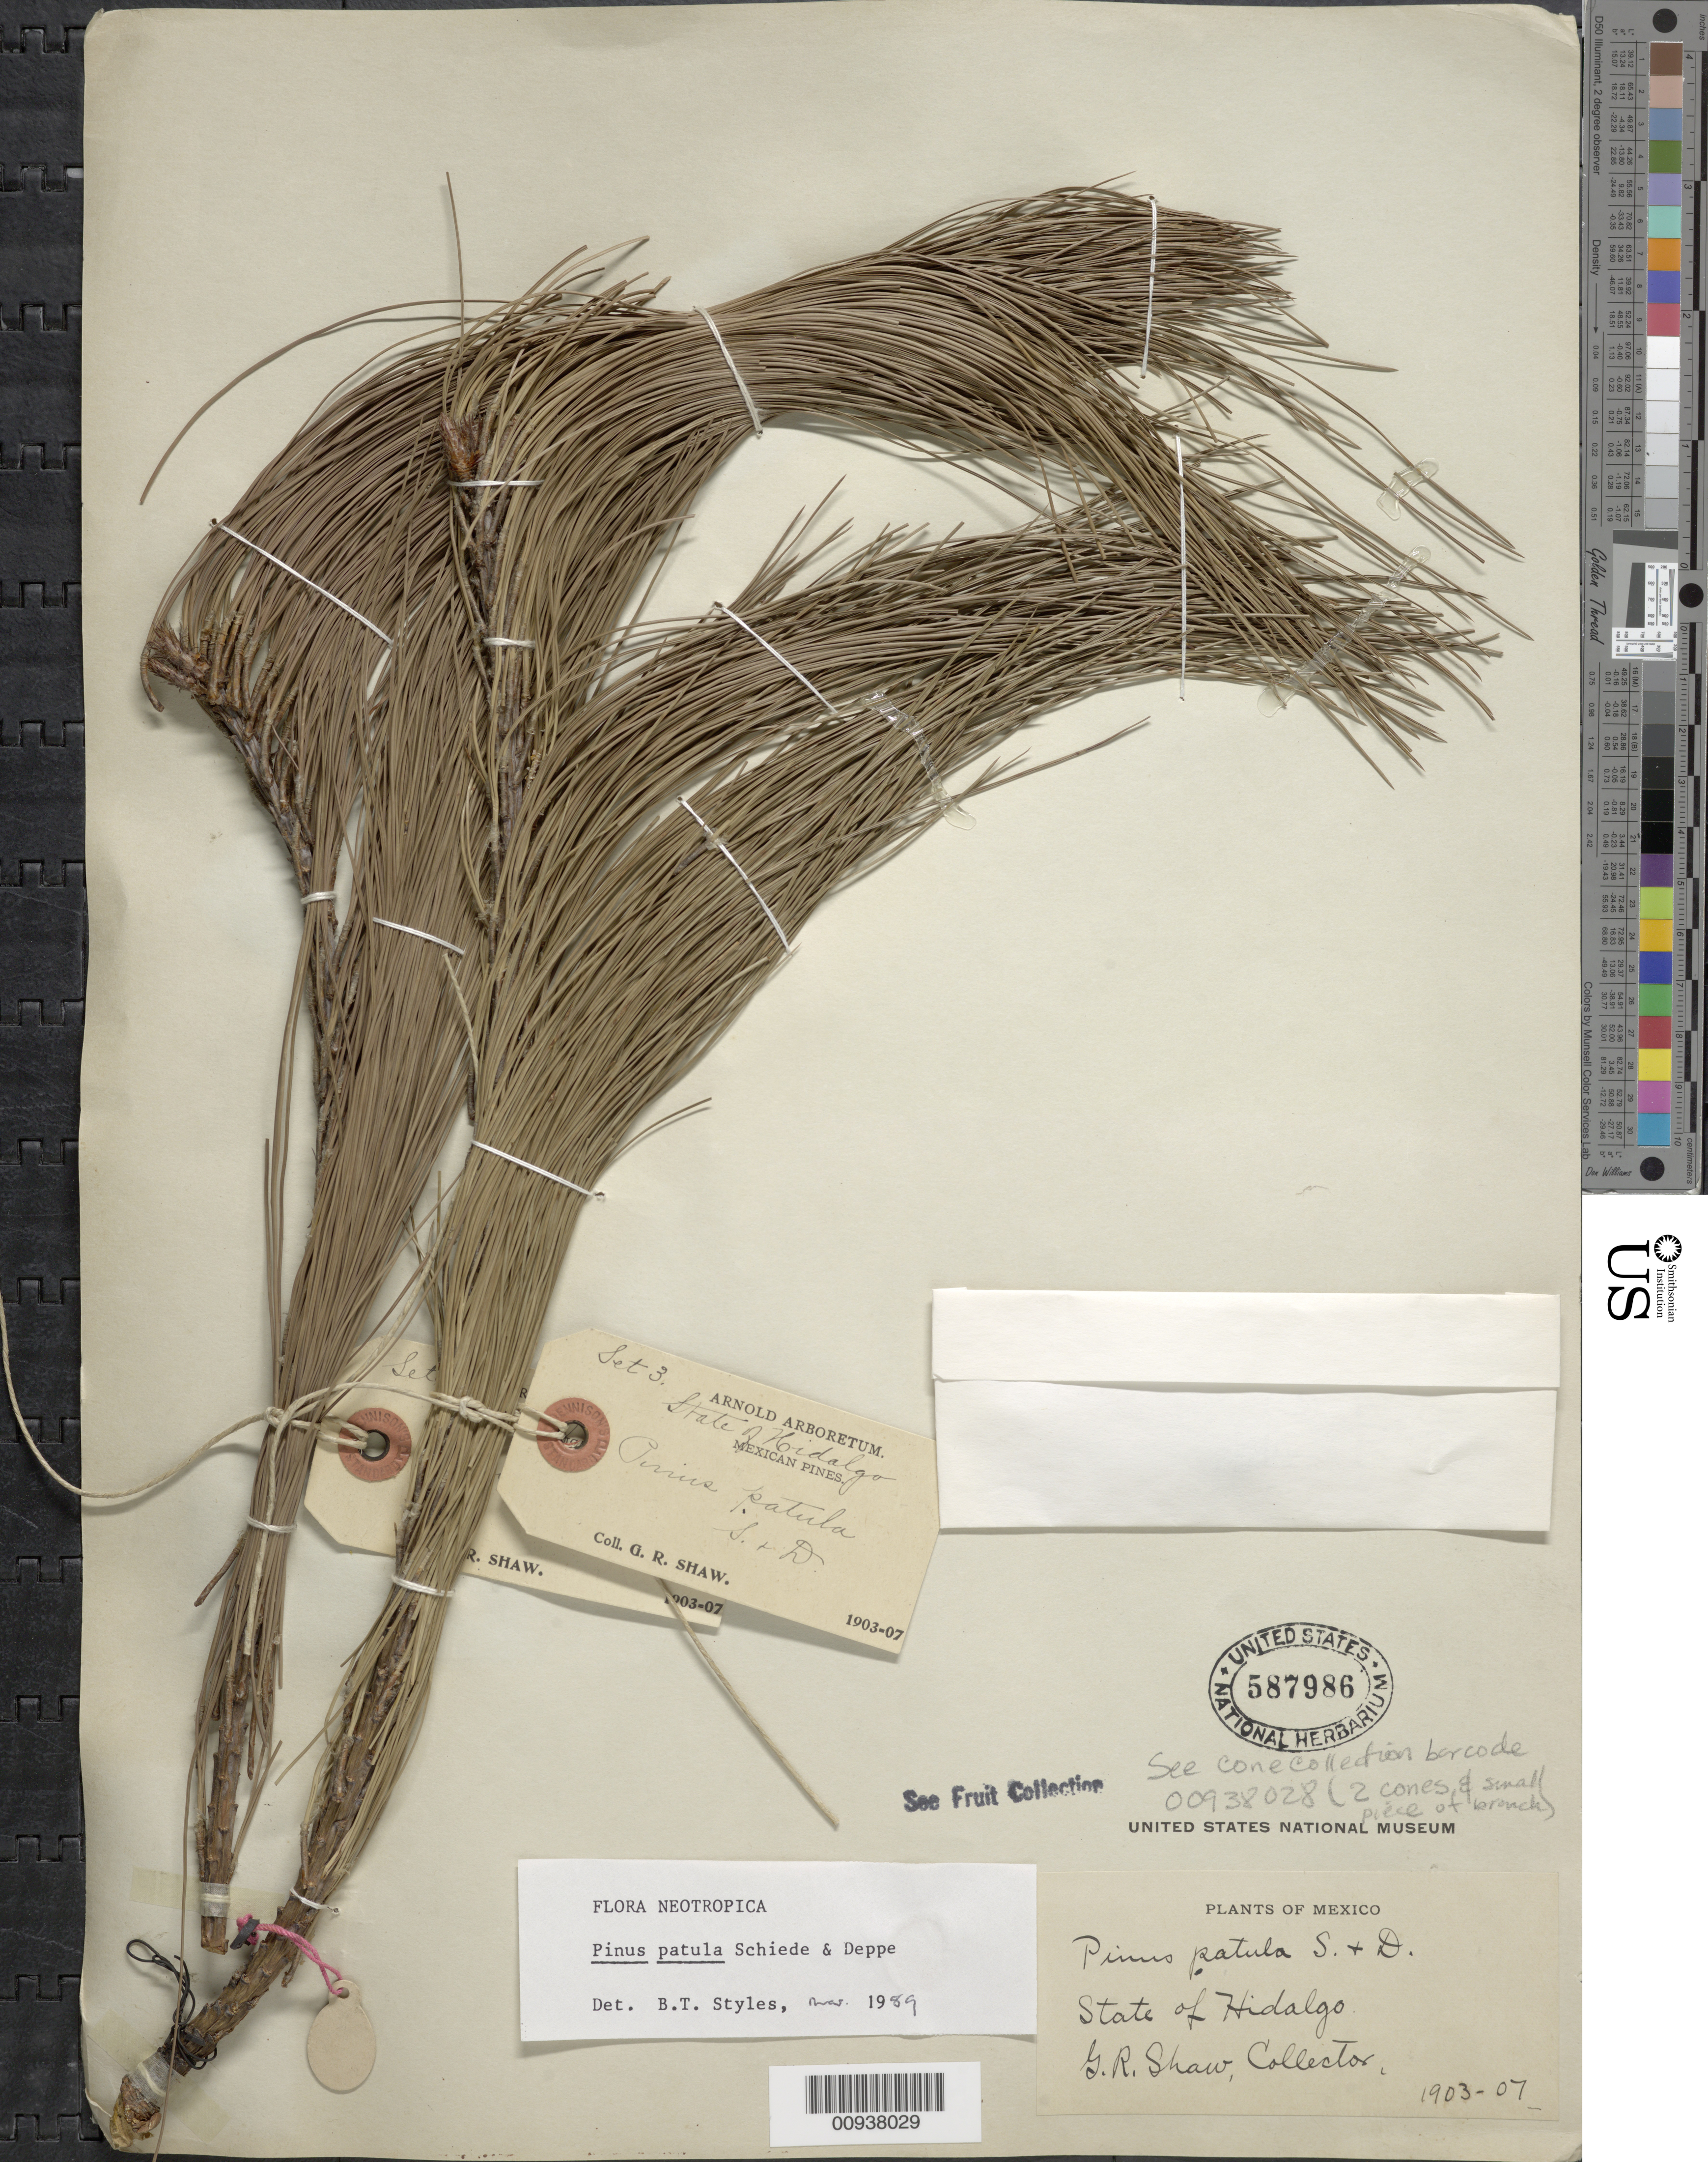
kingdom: Plantae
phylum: Tracheophyta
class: Pinopsida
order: Pinales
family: Pinaceae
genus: Pinus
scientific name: Pinus patula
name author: Schltdl. & Cham.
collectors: G. R. Shaw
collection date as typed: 1903 to -- --- 1907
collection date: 1903/1907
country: Mexico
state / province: Hidalgo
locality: State of Hidalgo.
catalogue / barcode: US 587986